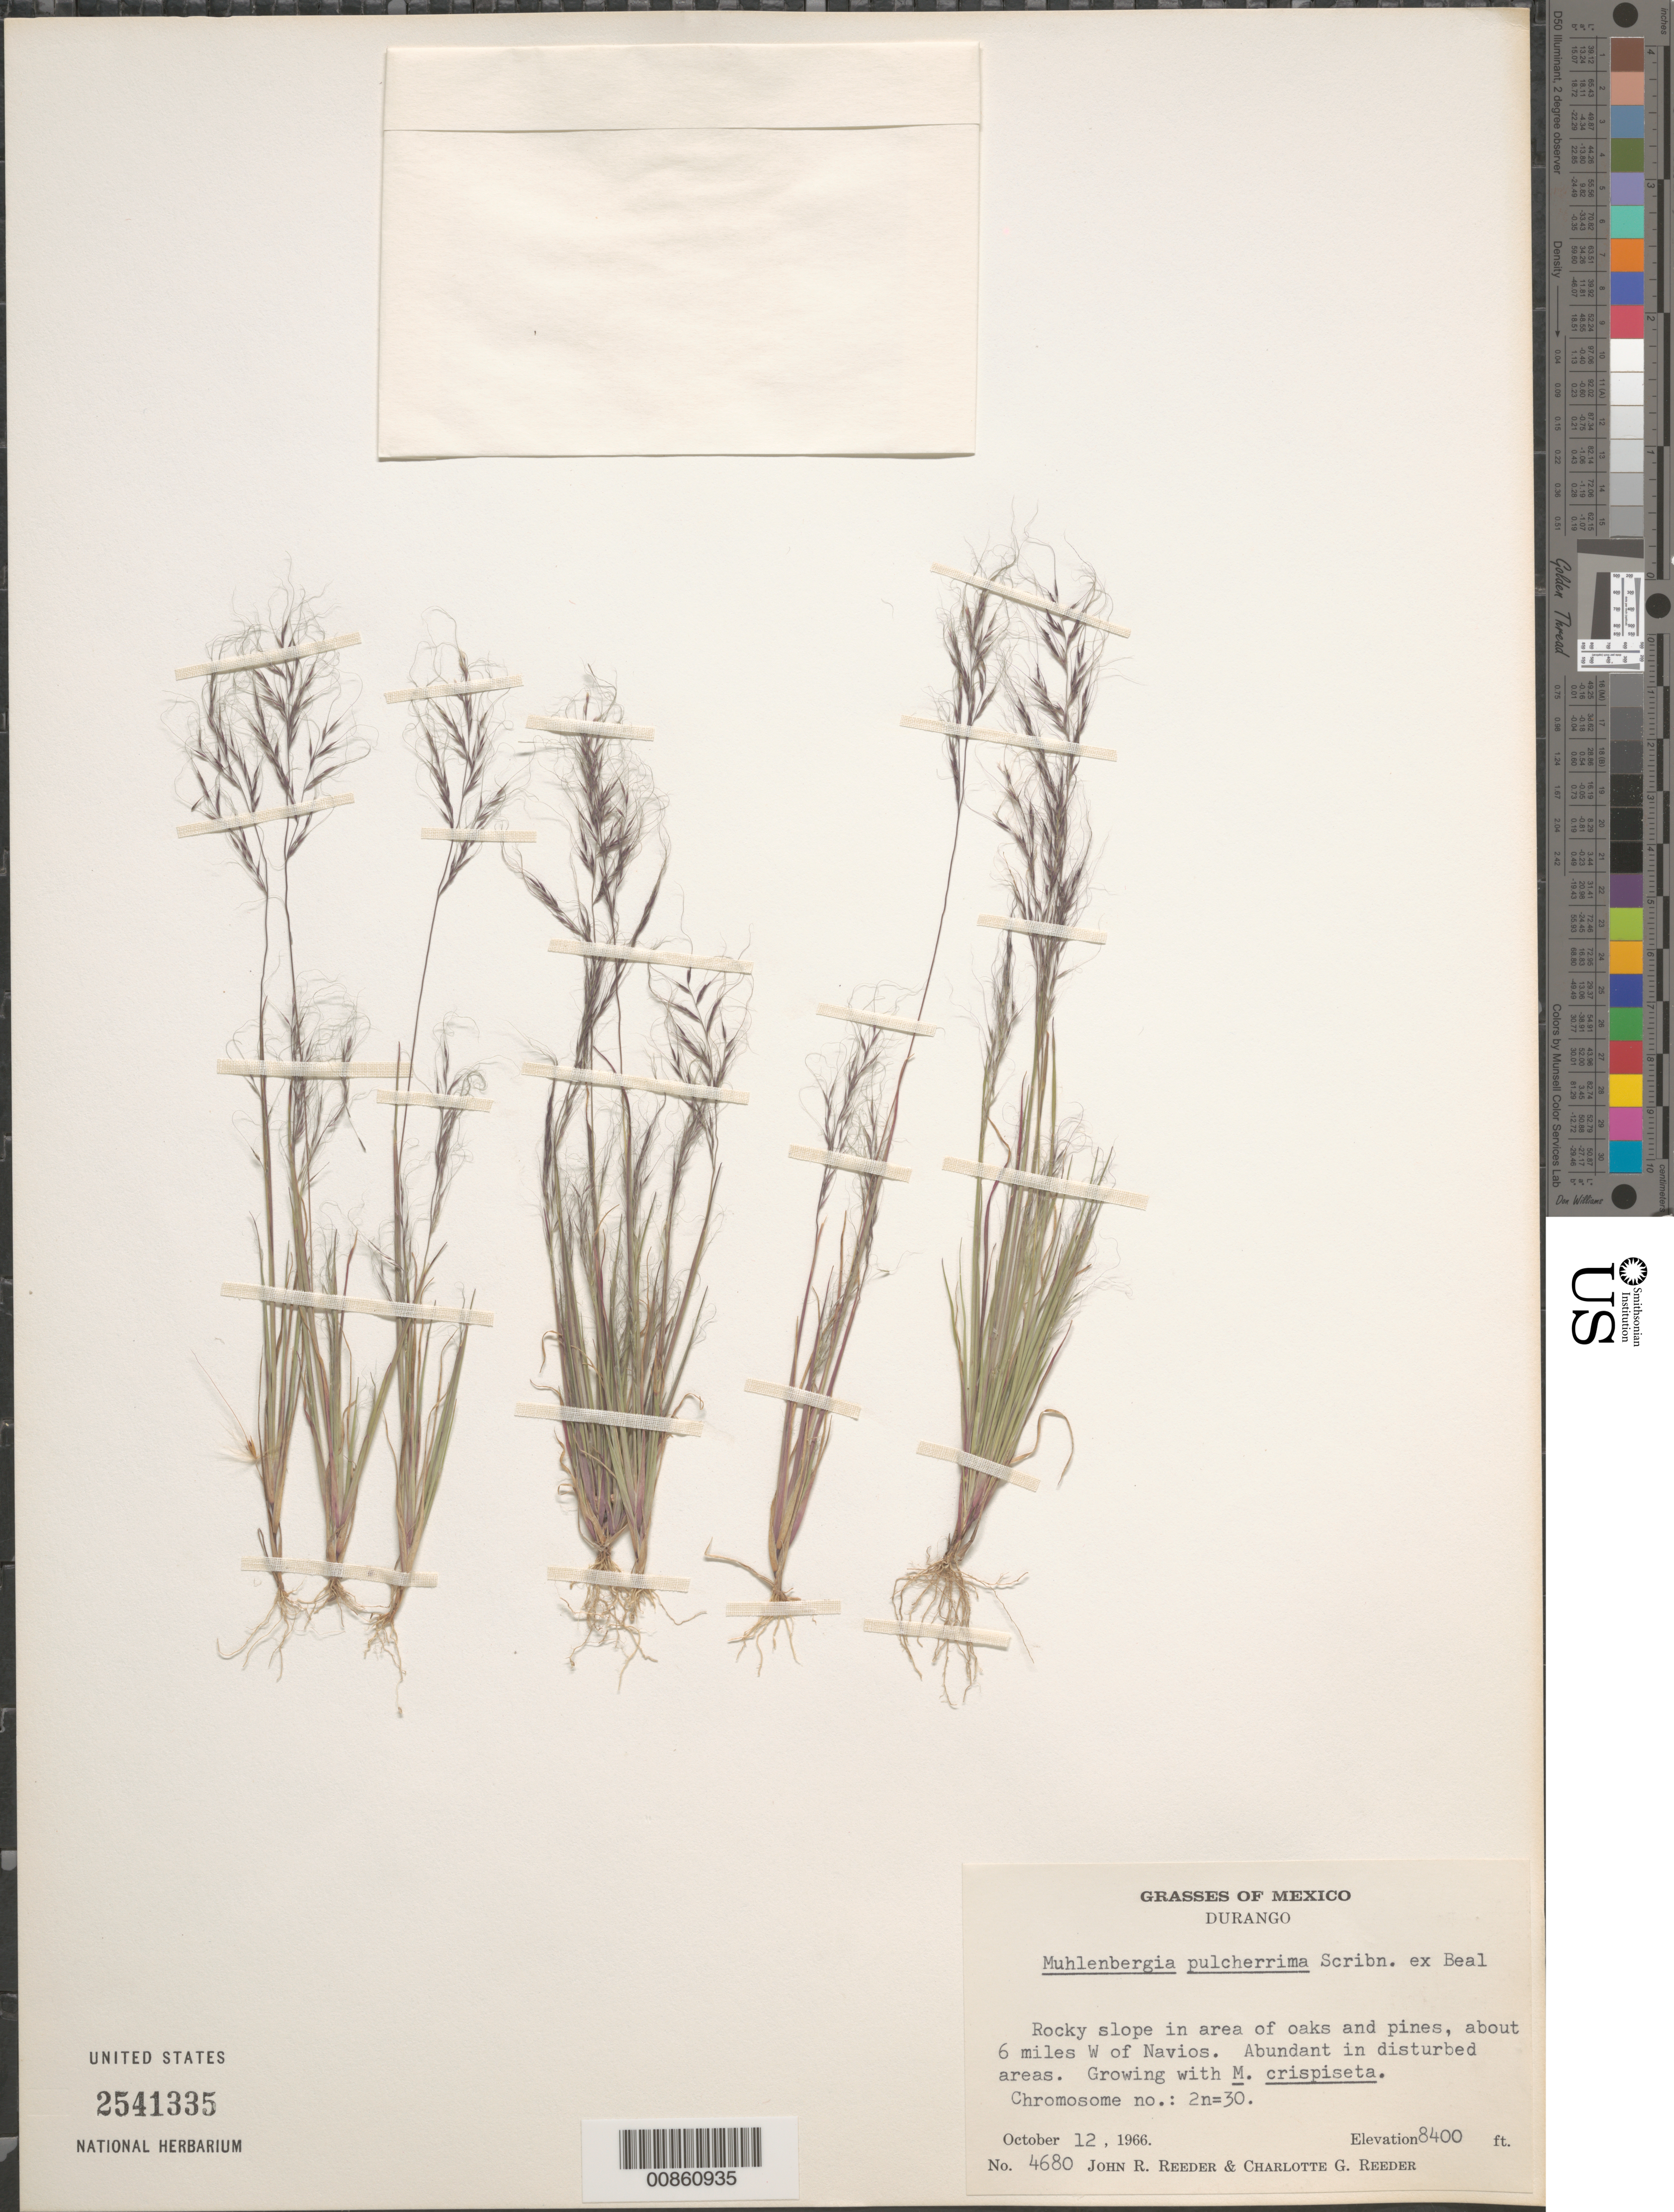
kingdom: Plantae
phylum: Tracheophyta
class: Liliopsida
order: Poales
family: Poaceae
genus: Muhlenbergia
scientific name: Muhlenbergia peruviana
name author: (P. Beauv.) Steud.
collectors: J. R. Reeder & C. G. Reeder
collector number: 4680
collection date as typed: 12 Oct 1966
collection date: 1966-10-12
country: Mexico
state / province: Durango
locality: About 6 mi W of Navios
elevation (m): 2560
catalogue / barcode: US 2541335